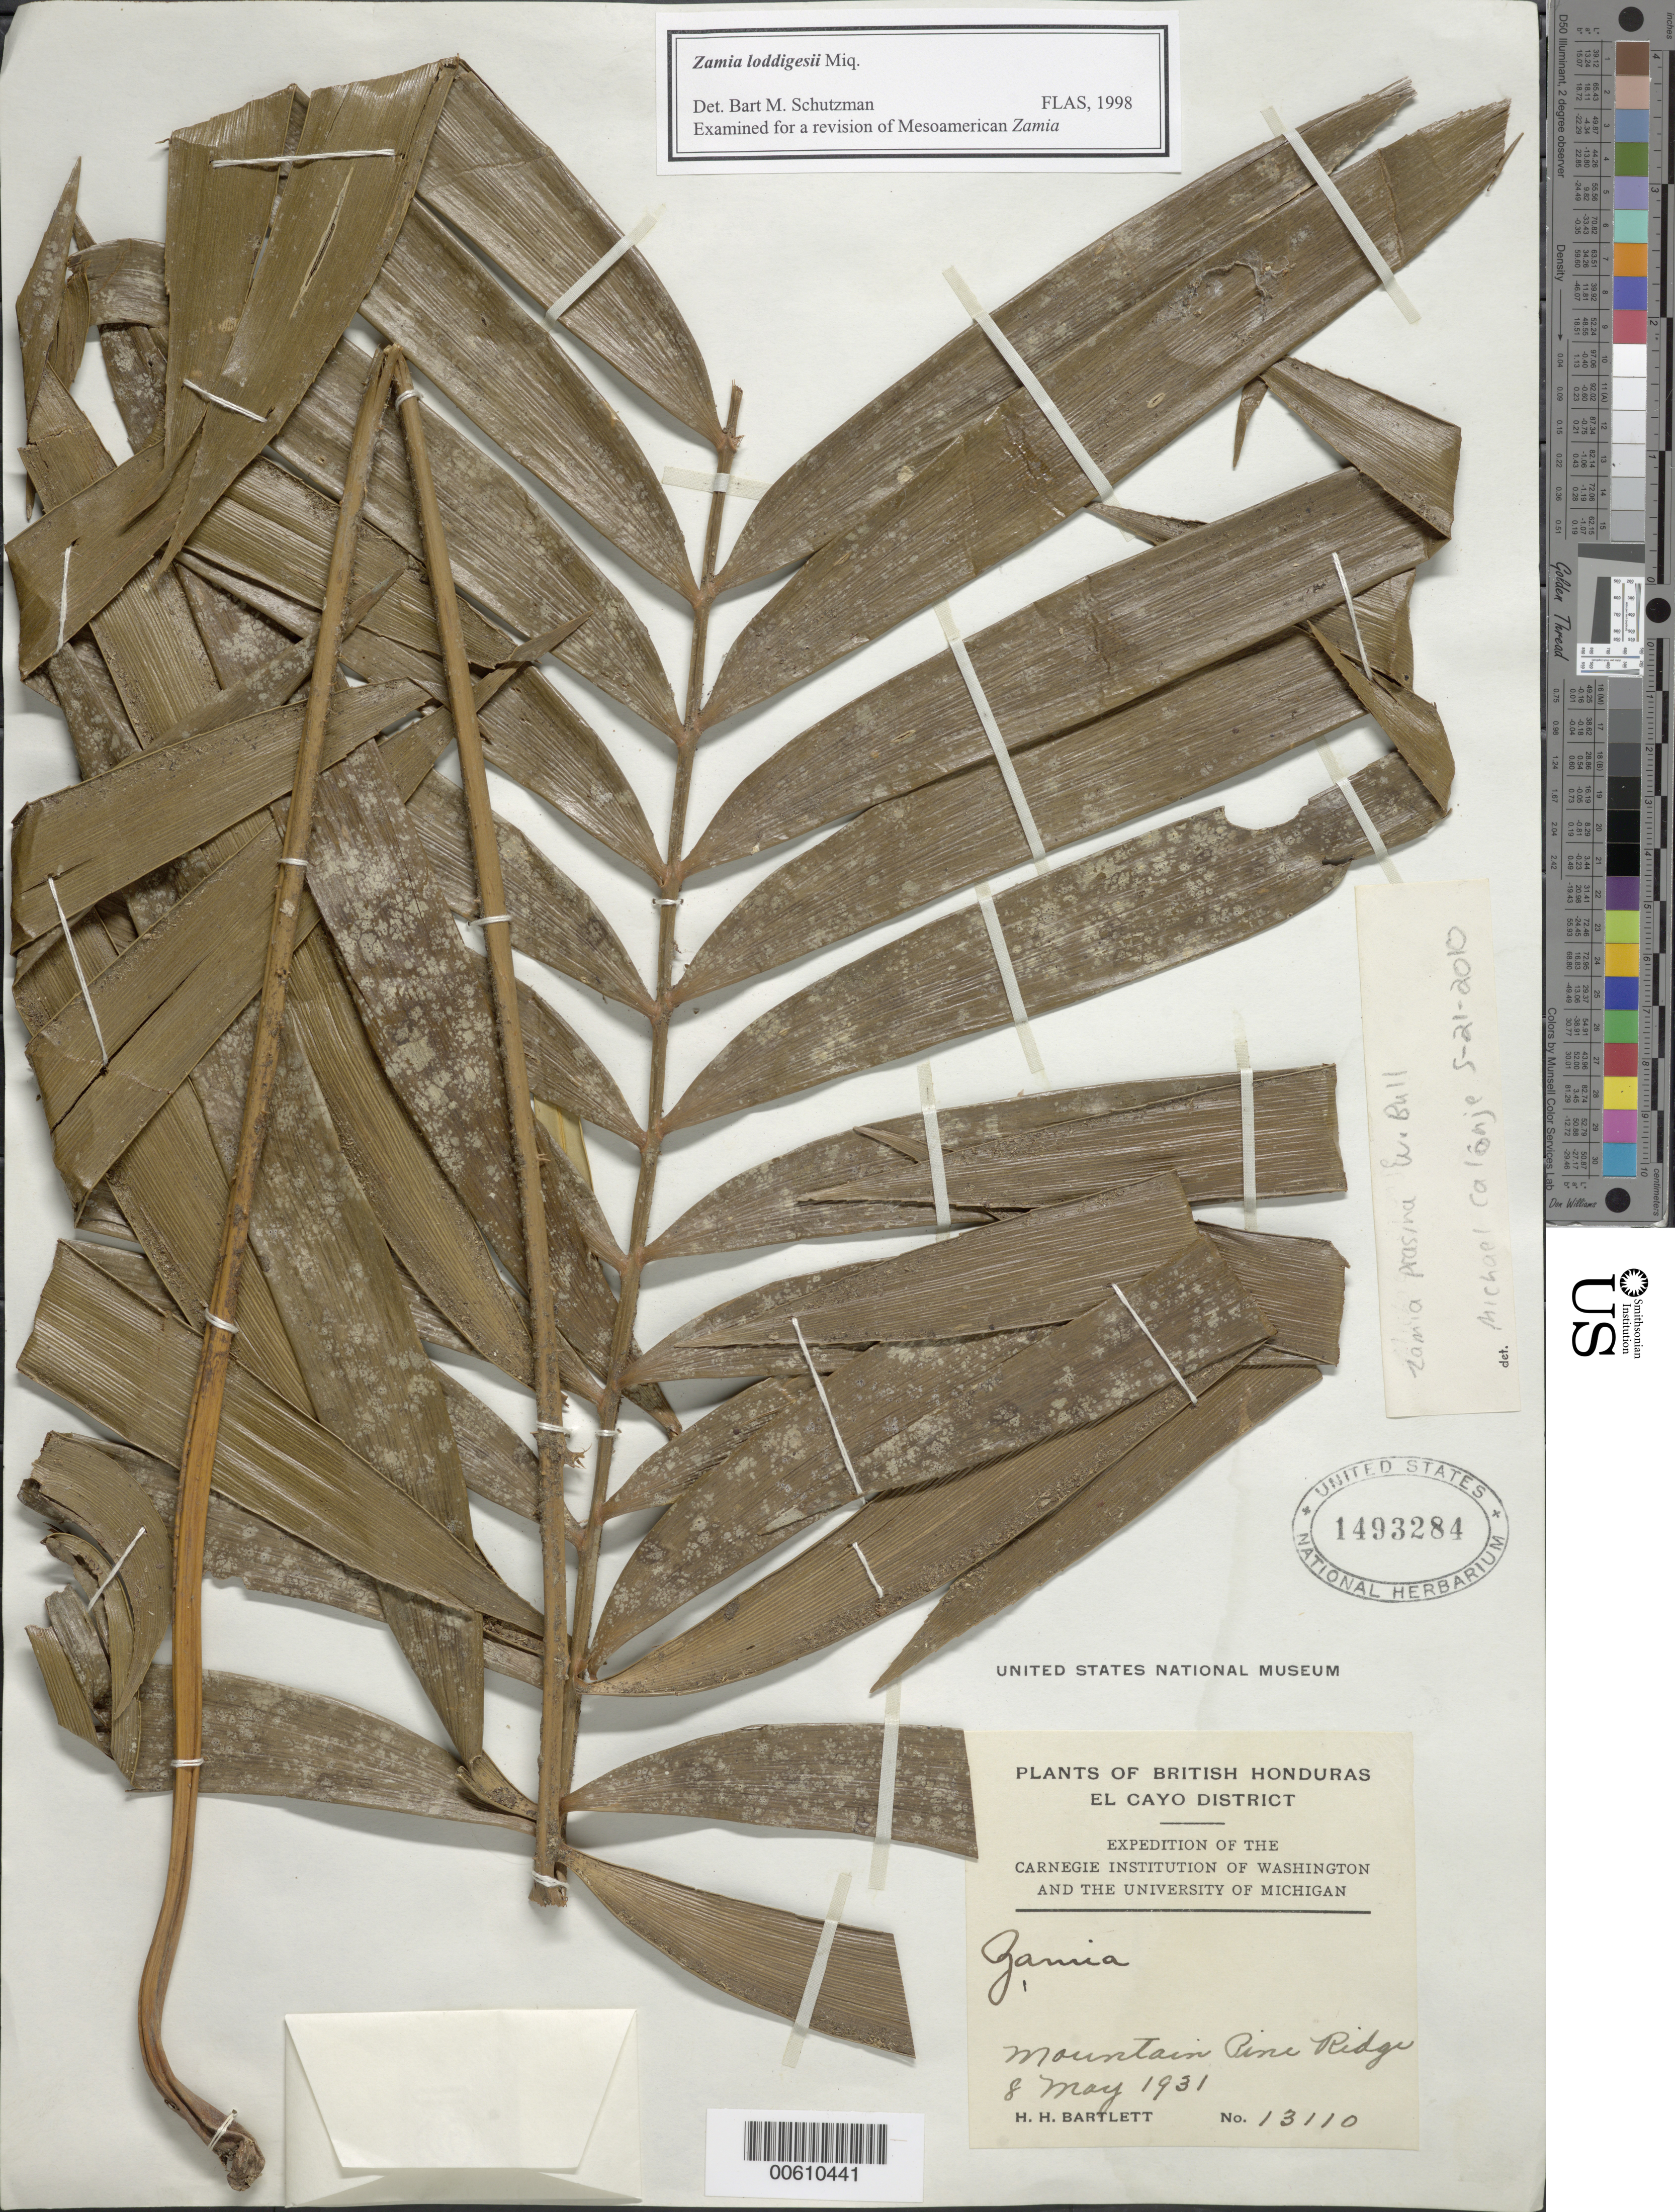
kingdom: Plantae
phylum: Tracheophyta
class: Cycadopsida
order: Cycadales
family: Zamiaceae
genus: Zamia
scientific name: Zamia prasina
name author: W. Bull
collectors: H. H. Bartlett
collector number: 13110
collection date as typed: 08 May 1931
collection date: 1931-05-08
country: Belize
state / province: Cayo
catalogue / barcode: US 1493284